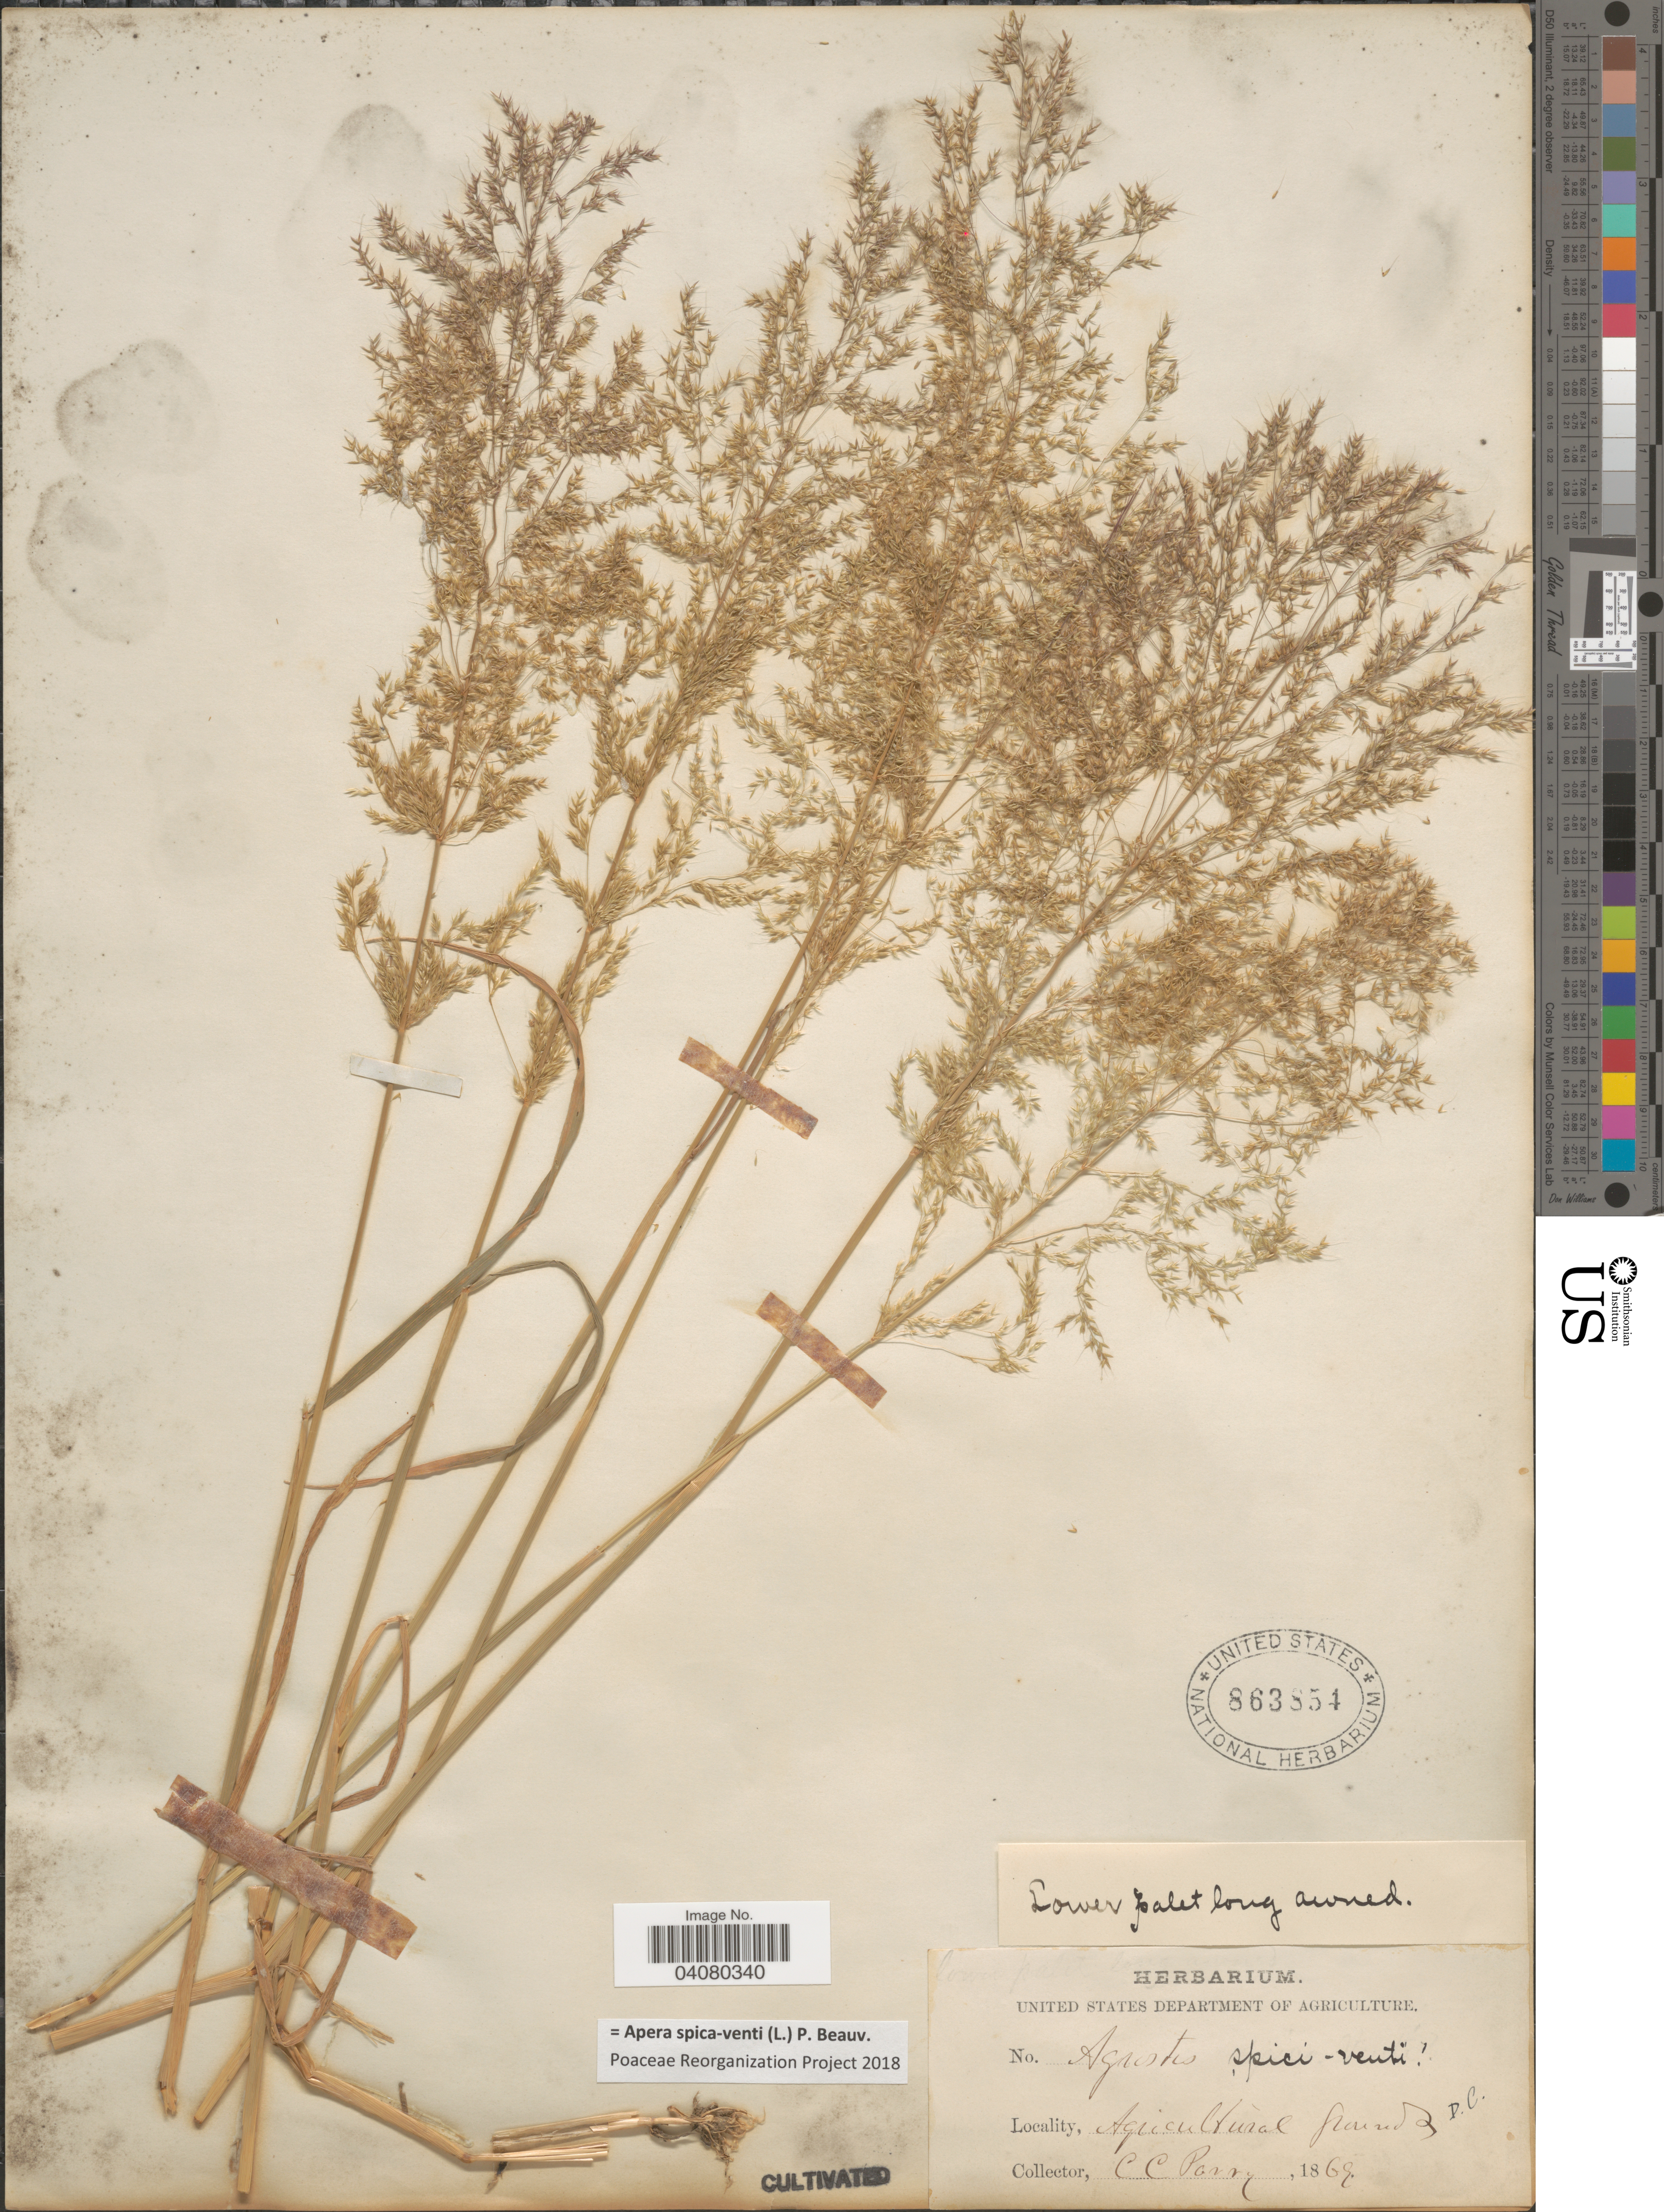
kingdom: Plantae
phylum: Tracheophyta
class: Liliopsida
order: Poales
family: Poaceae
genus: Apera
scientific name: Apera spica-venti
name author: (L.) P. Beauv.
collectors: C. C. Parry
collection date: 1869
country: United States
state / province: District of Columbia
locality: Agricultural grounds.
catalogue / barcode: US 863854